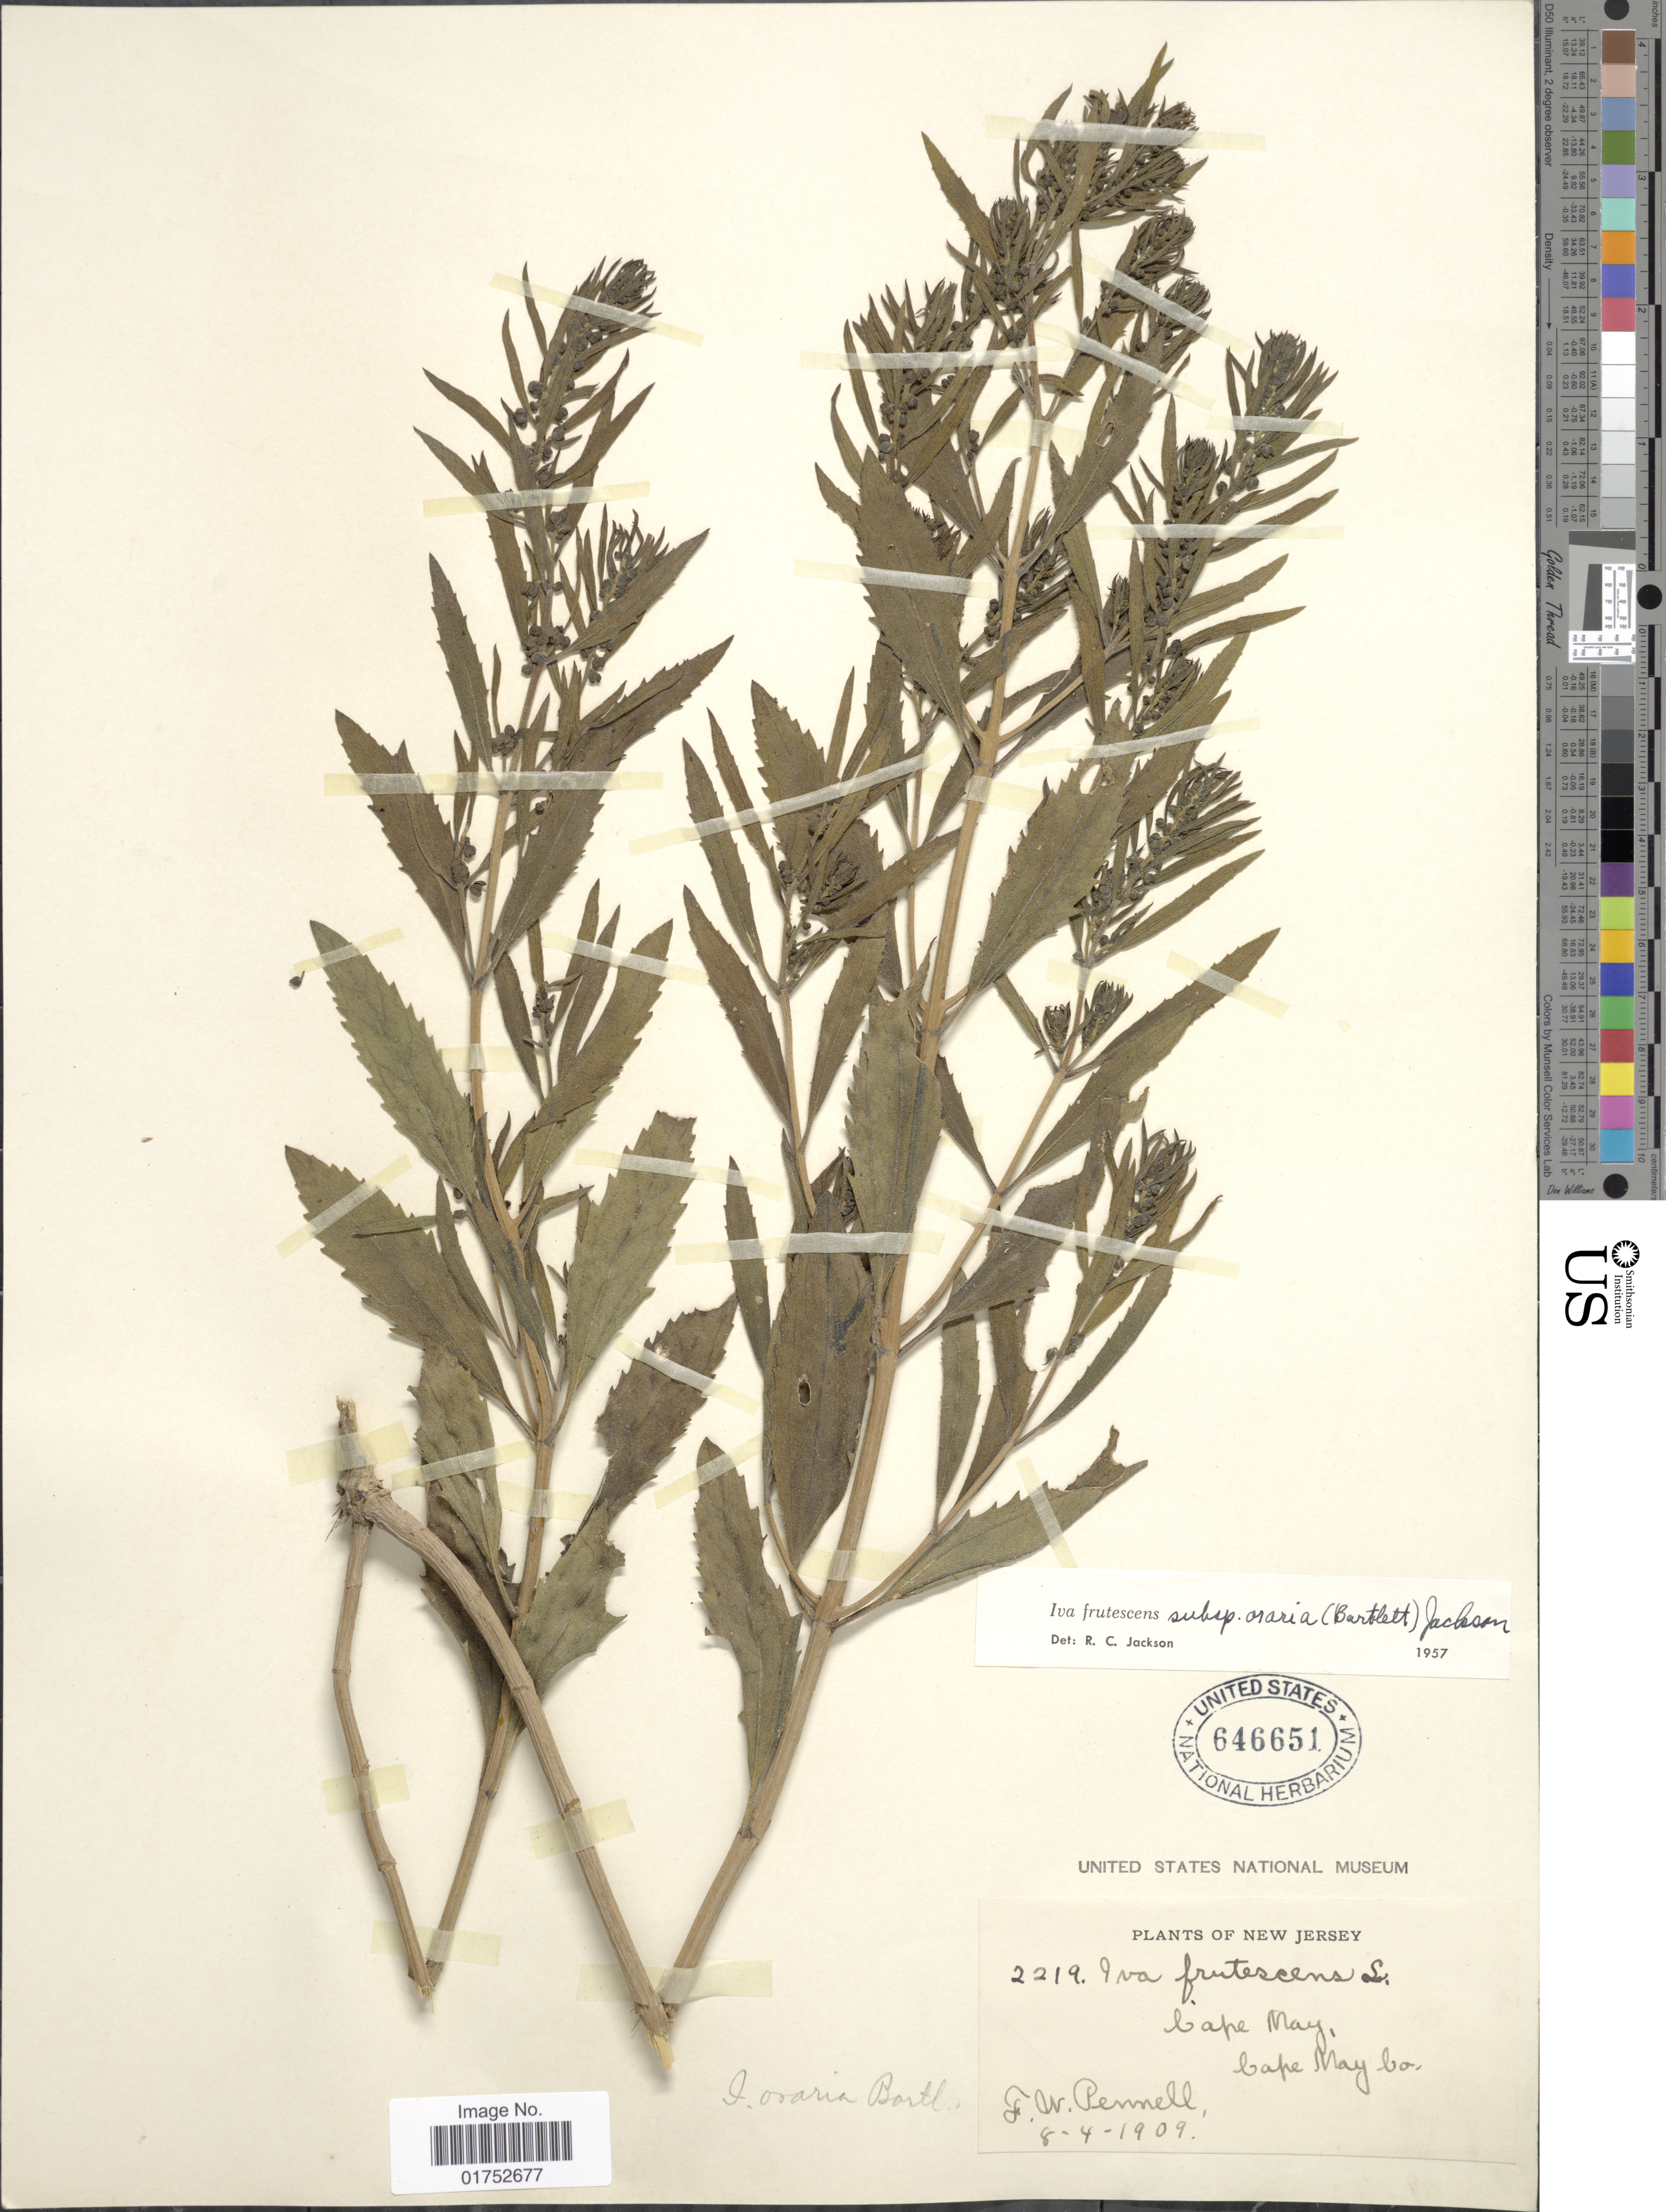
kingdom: Plantae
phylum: Tracheophyta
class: Magnoliopsida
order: Asterales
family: Asteraceae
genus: Iva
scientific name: Iva frutescens subsp. oraria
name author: (Bartlett) R.C. Jacks.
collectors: F. W. Pennell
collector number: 2219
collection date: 1909-08-04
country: United States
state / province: New Jersey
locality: Cape May, Cape May Co.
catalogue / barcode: US 646651